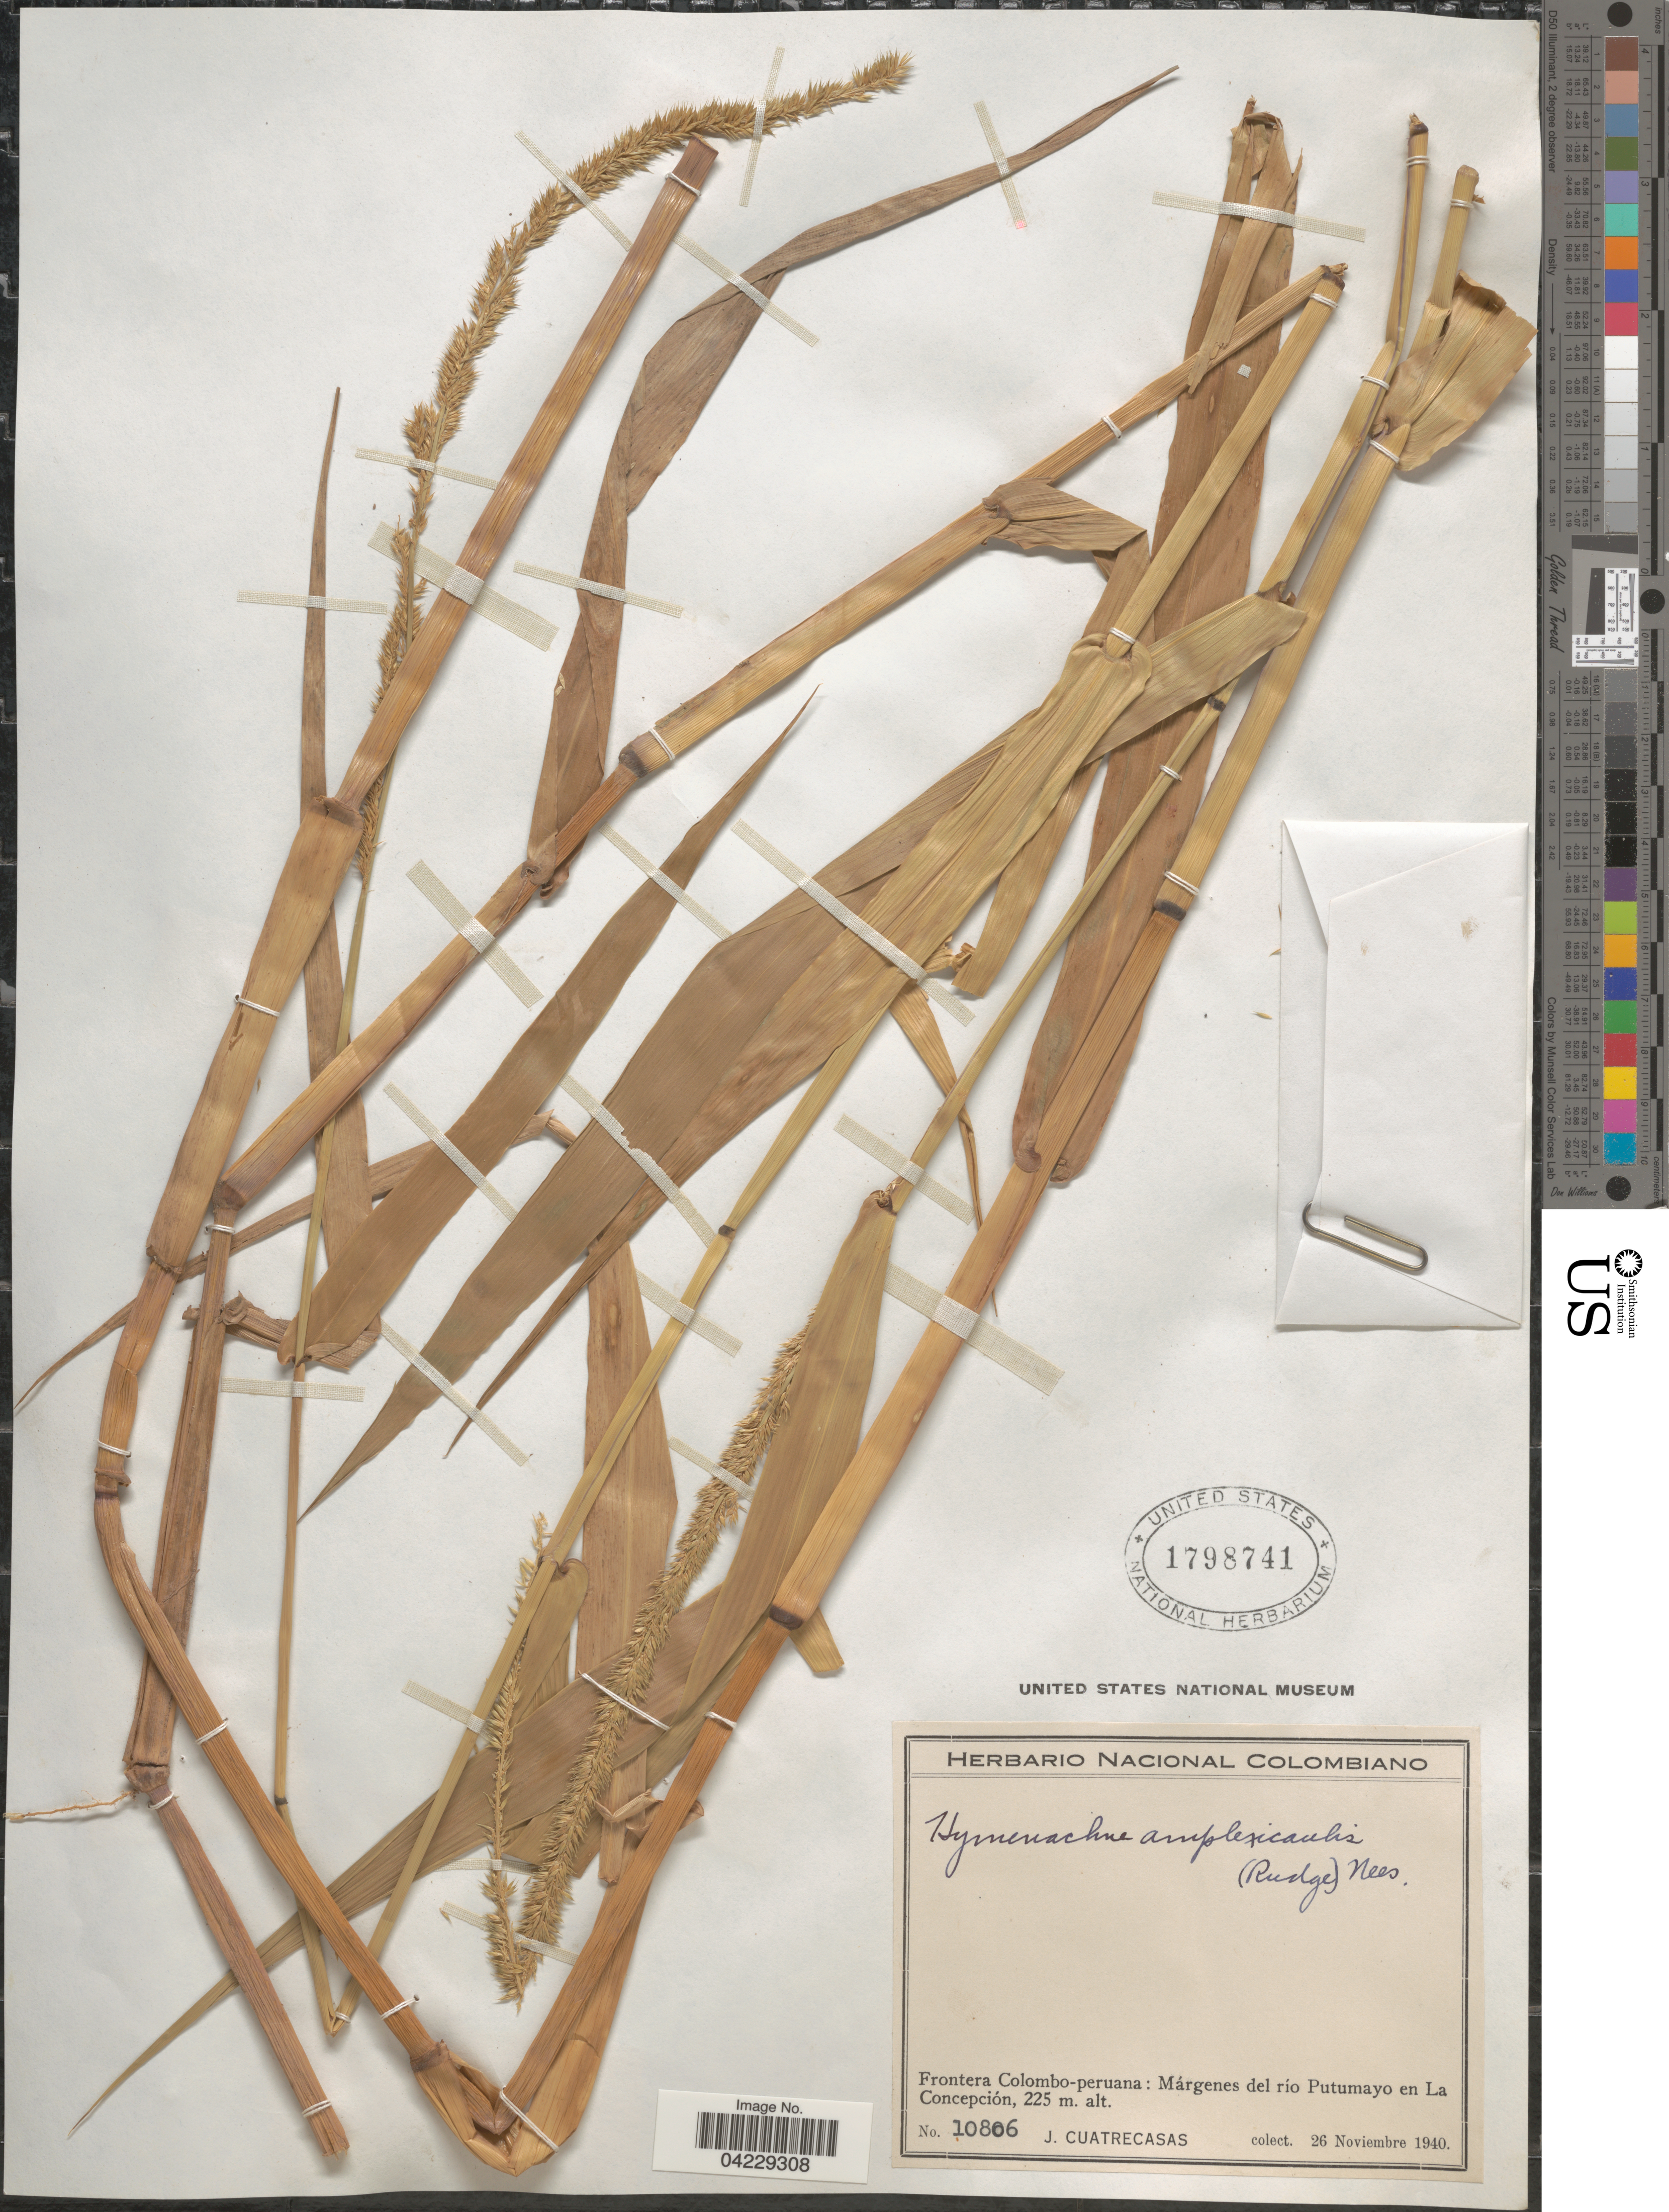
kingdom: Plantae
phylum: Tracheophyta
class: Liliopsida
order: Poales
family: Poaceae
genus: Hymenachne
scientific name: Hymenachne amplexicaulis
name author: (Rudge) Nees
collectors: J. Cuatrecasas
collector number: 10806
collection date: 1940-11-26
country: Colombia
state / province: Putumayo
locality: Frontera Colombo-peruana: Márgenes del río Putumayo en La Concepción.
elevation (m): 225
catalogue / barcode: US 1798741